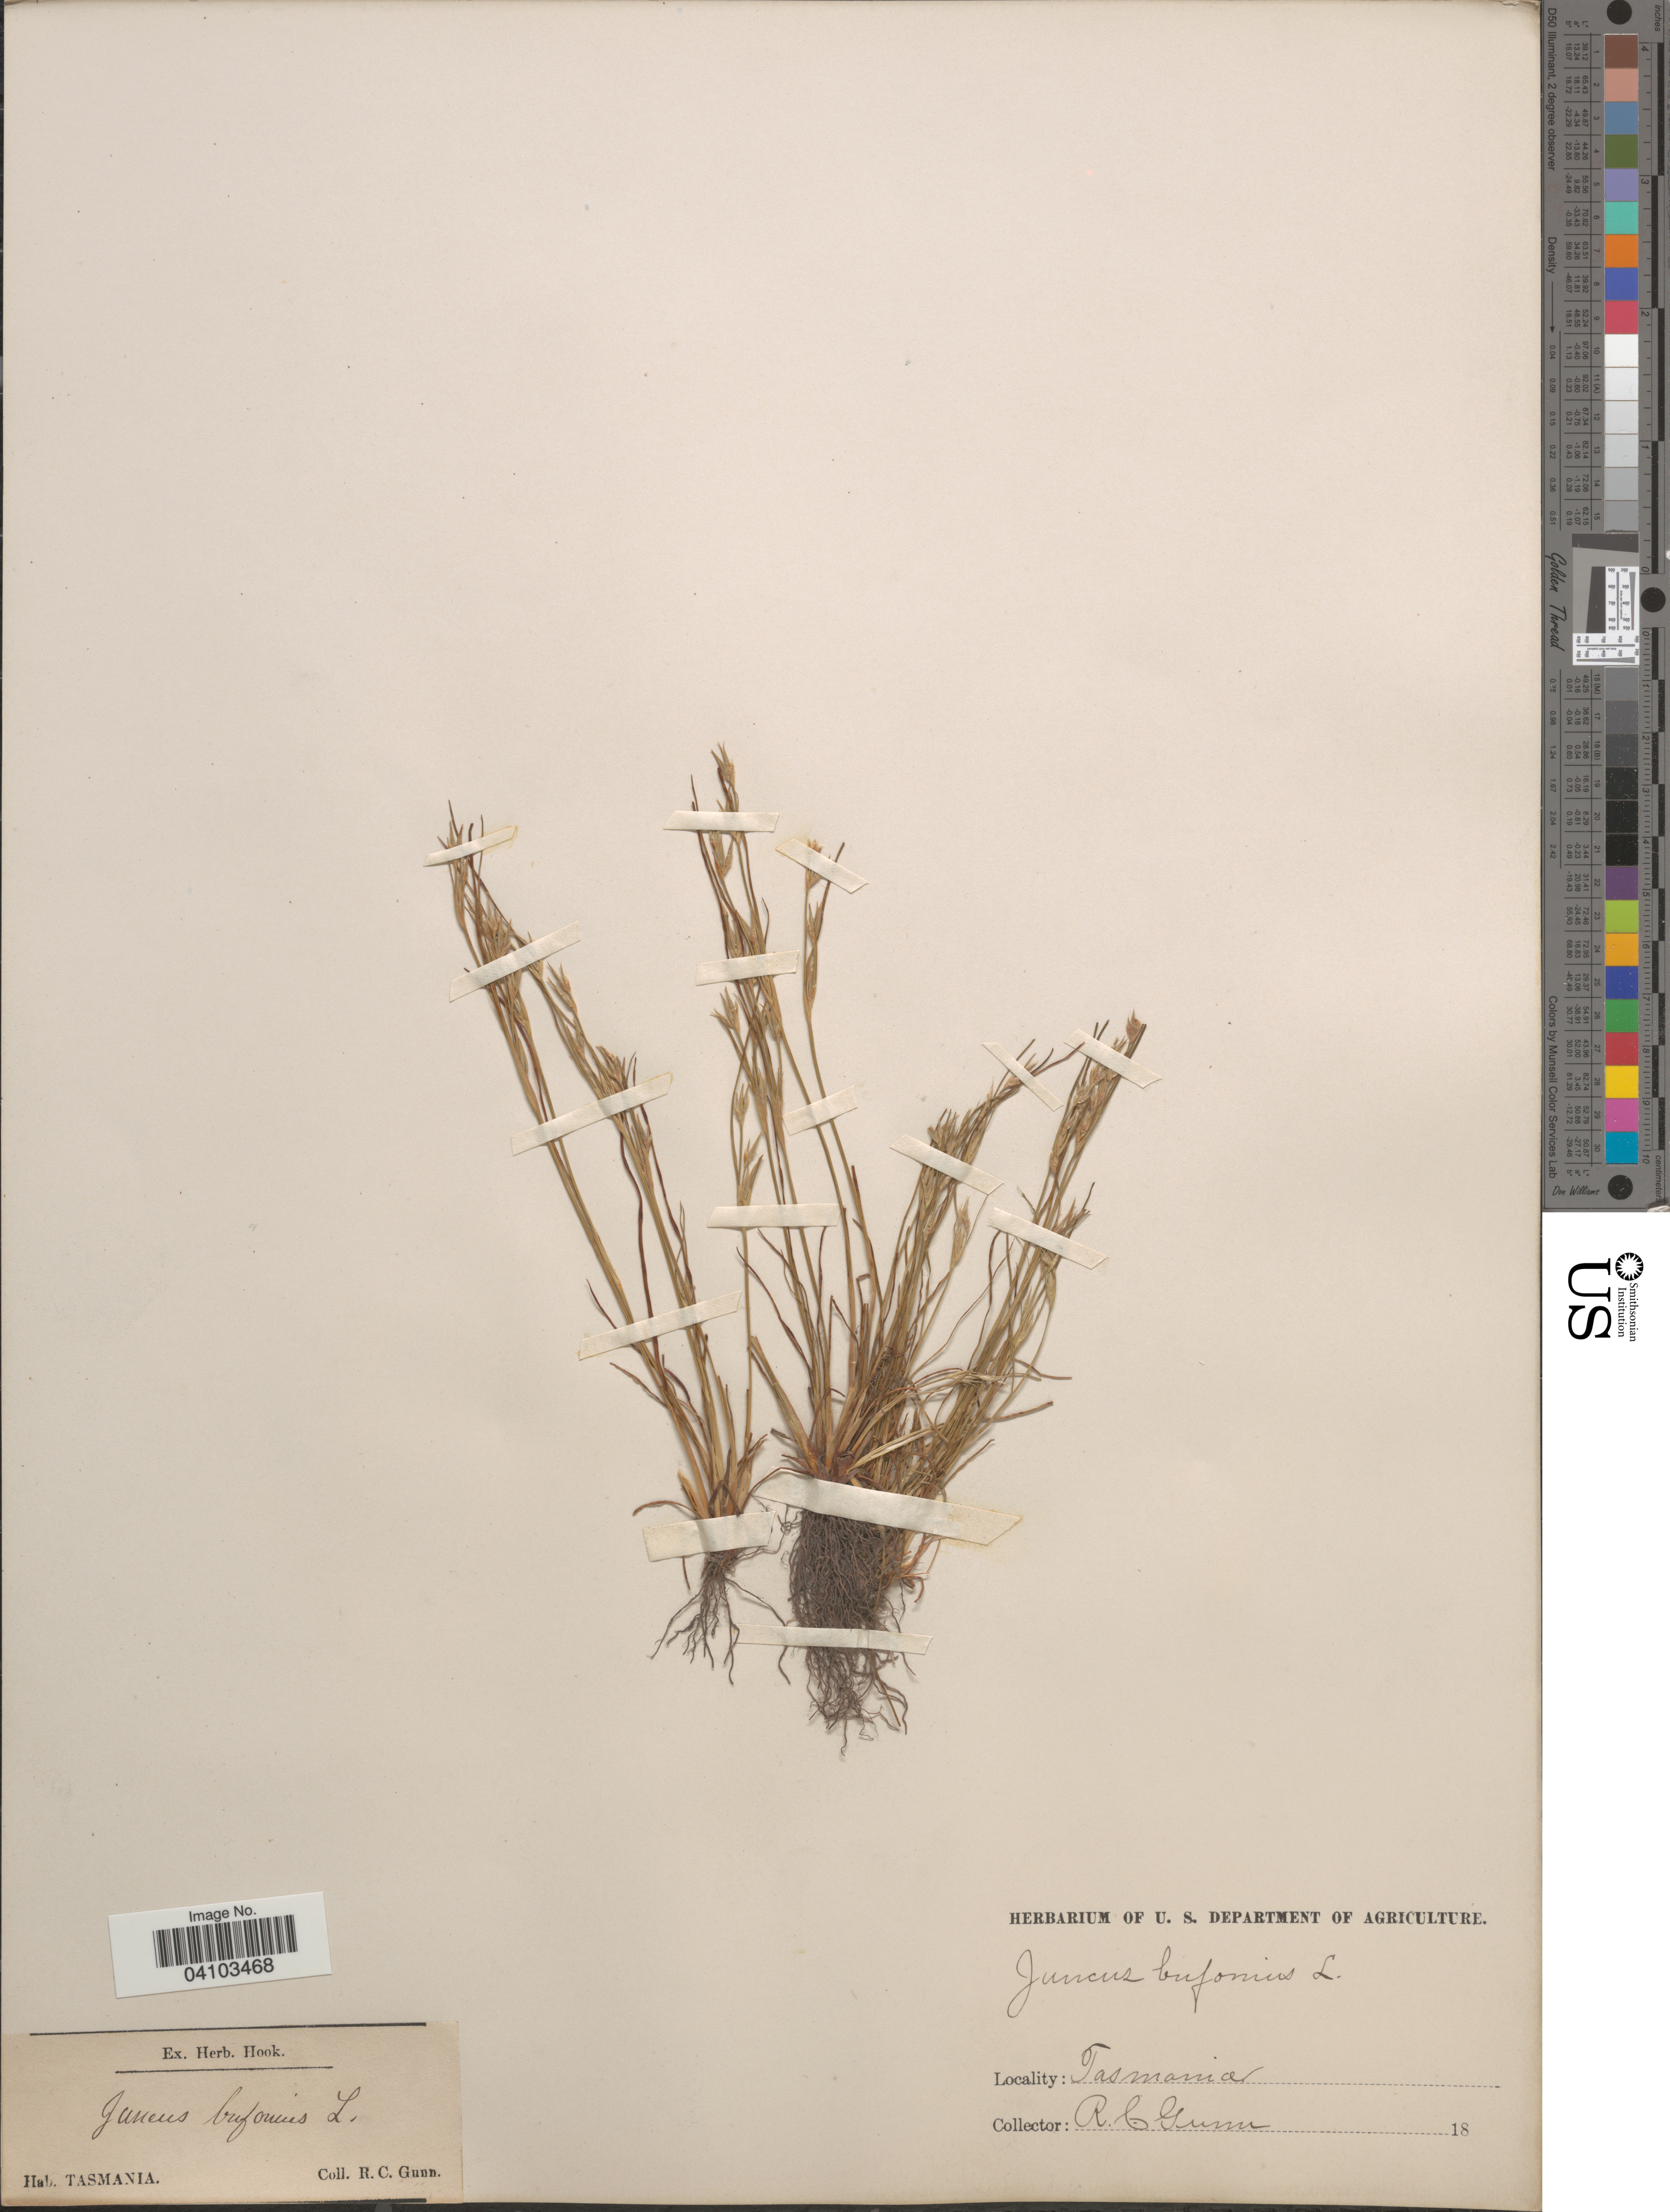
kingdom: Plantae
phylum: Tracheophyta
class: Liliopsida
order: Poales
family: Juncaceae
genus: Juncus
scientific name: Juncus bufonius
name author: L.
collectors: R. Gunn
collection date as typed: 18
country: Australia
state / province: Tasmania